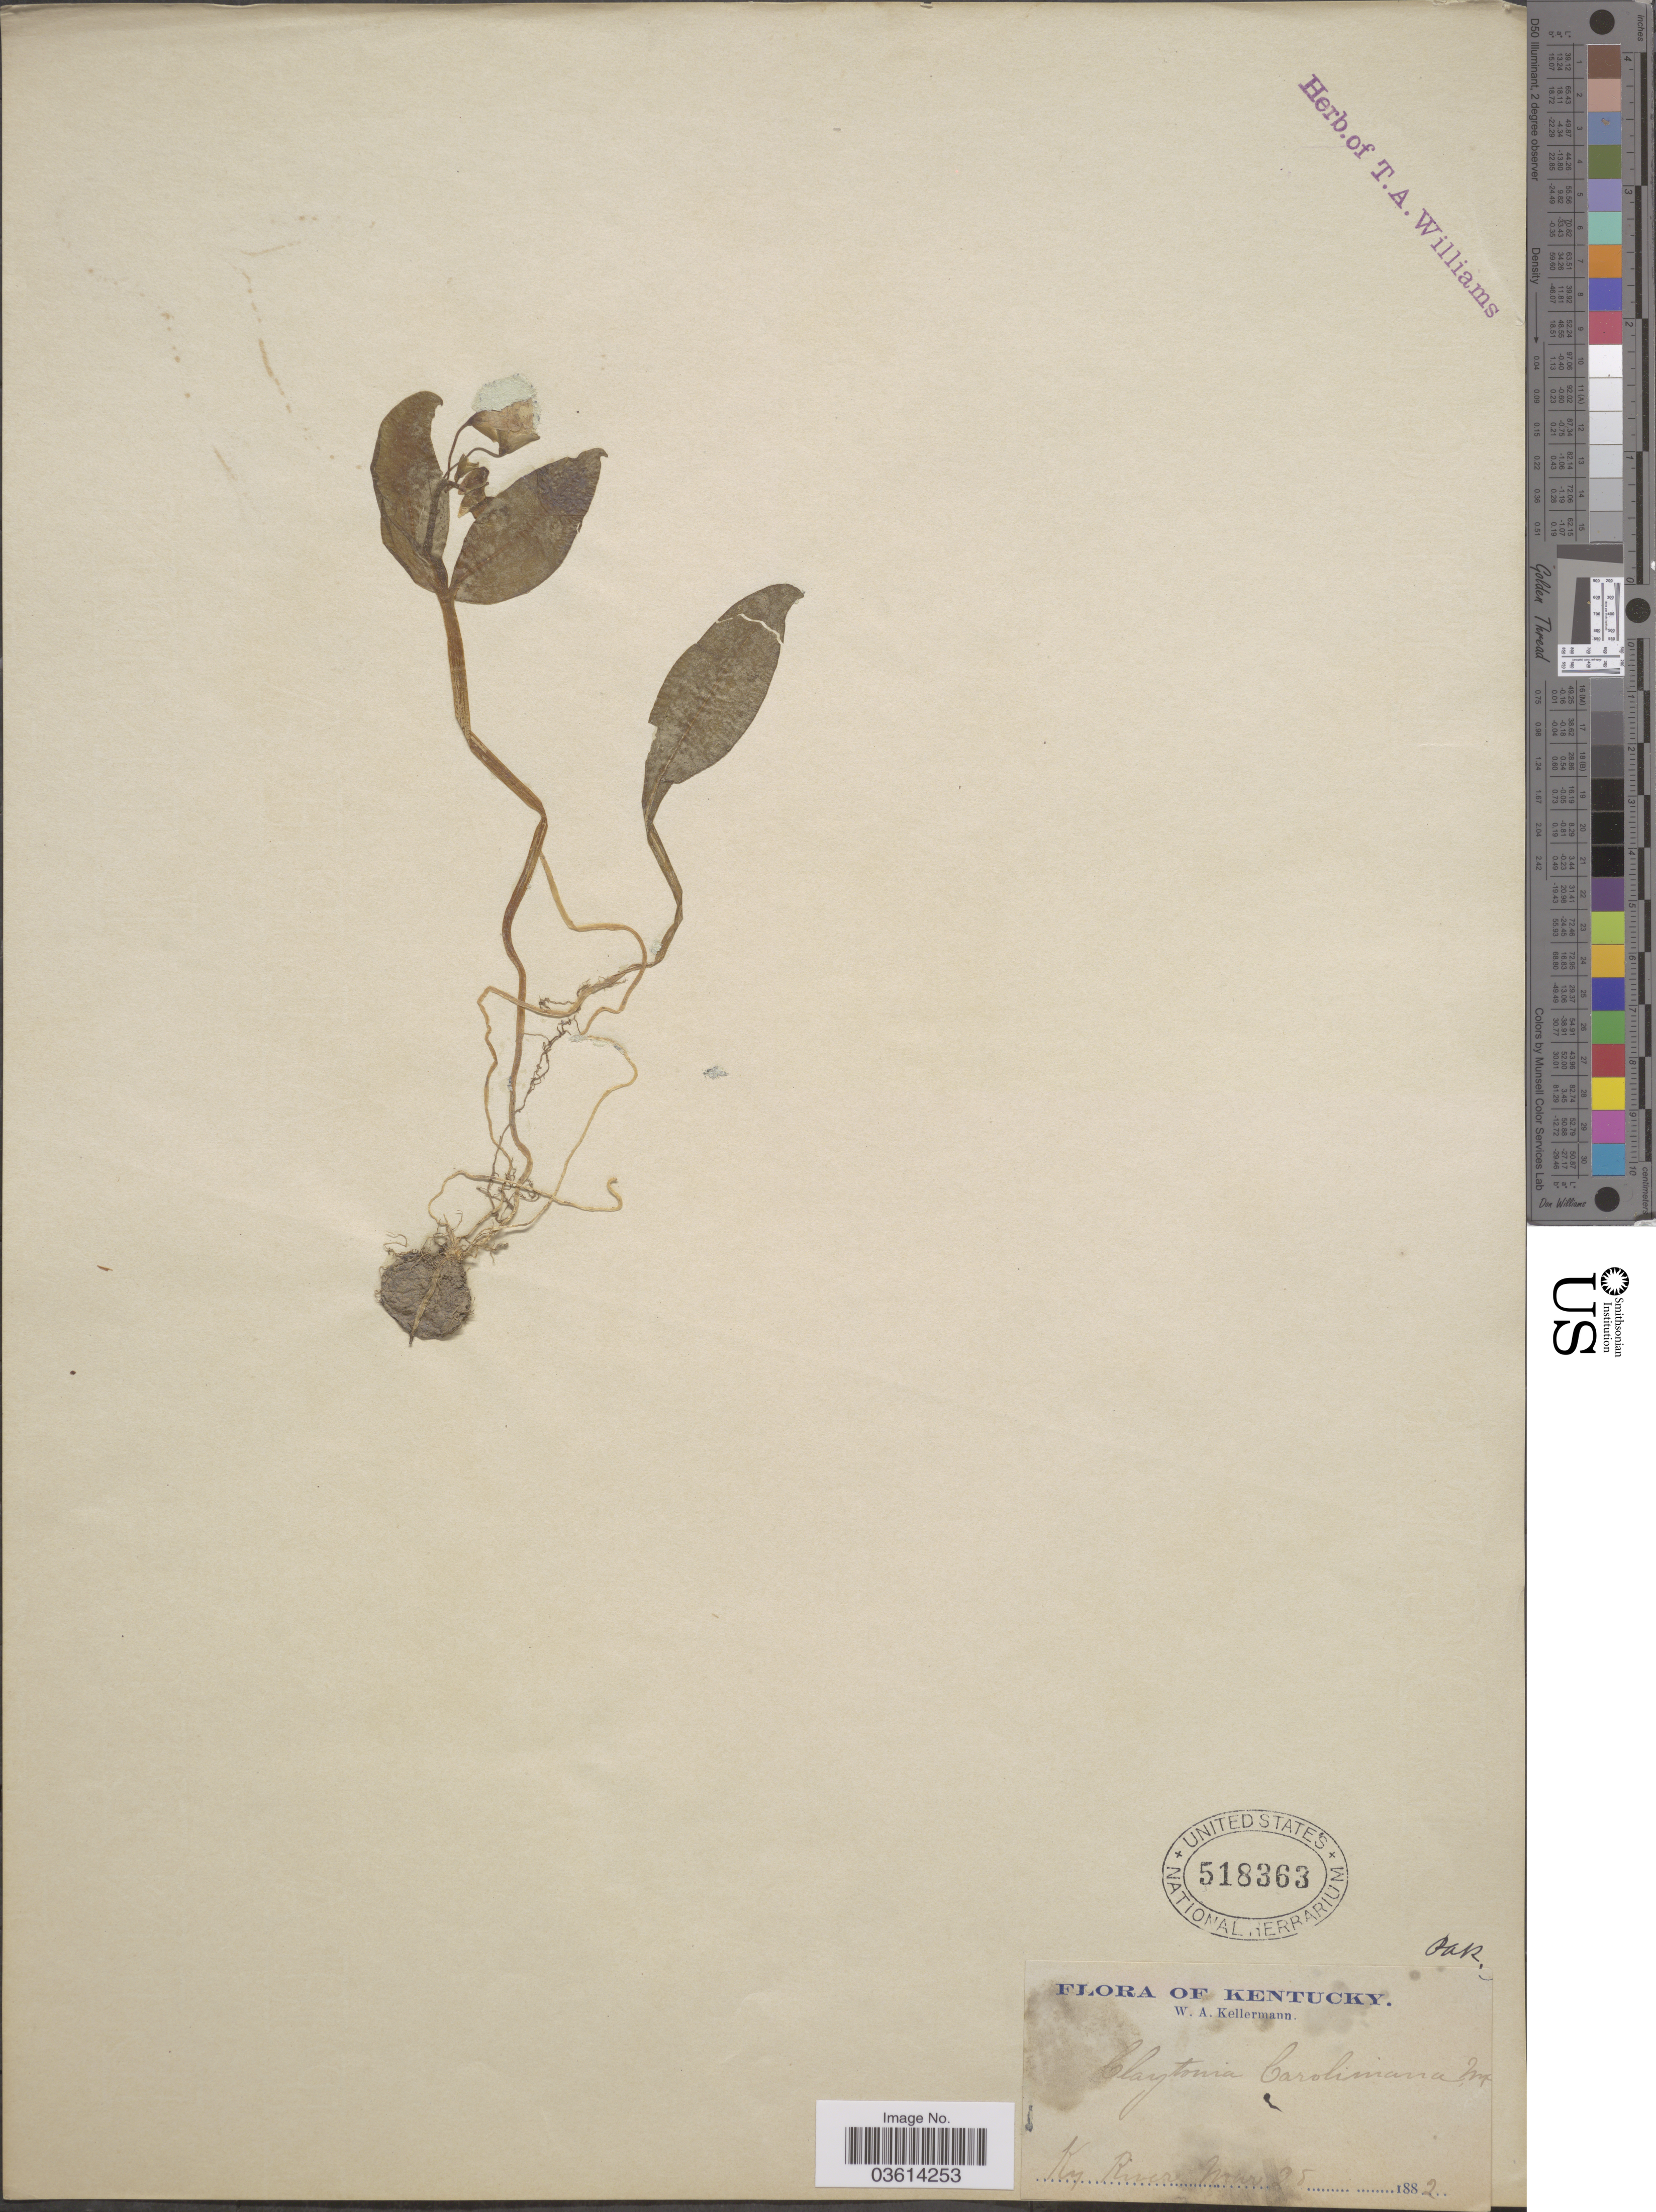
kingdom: Plantae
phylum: Tracheophyta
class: Magnoliopsida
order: Caryophyllales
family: Montiaceae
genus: Claytonia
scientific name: Claytonia caroliniana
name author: Michx.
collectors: W. A. Kellermann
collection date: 1882-03-25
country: United States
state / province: Kentucky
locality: Ky River.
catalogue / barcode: US 518363